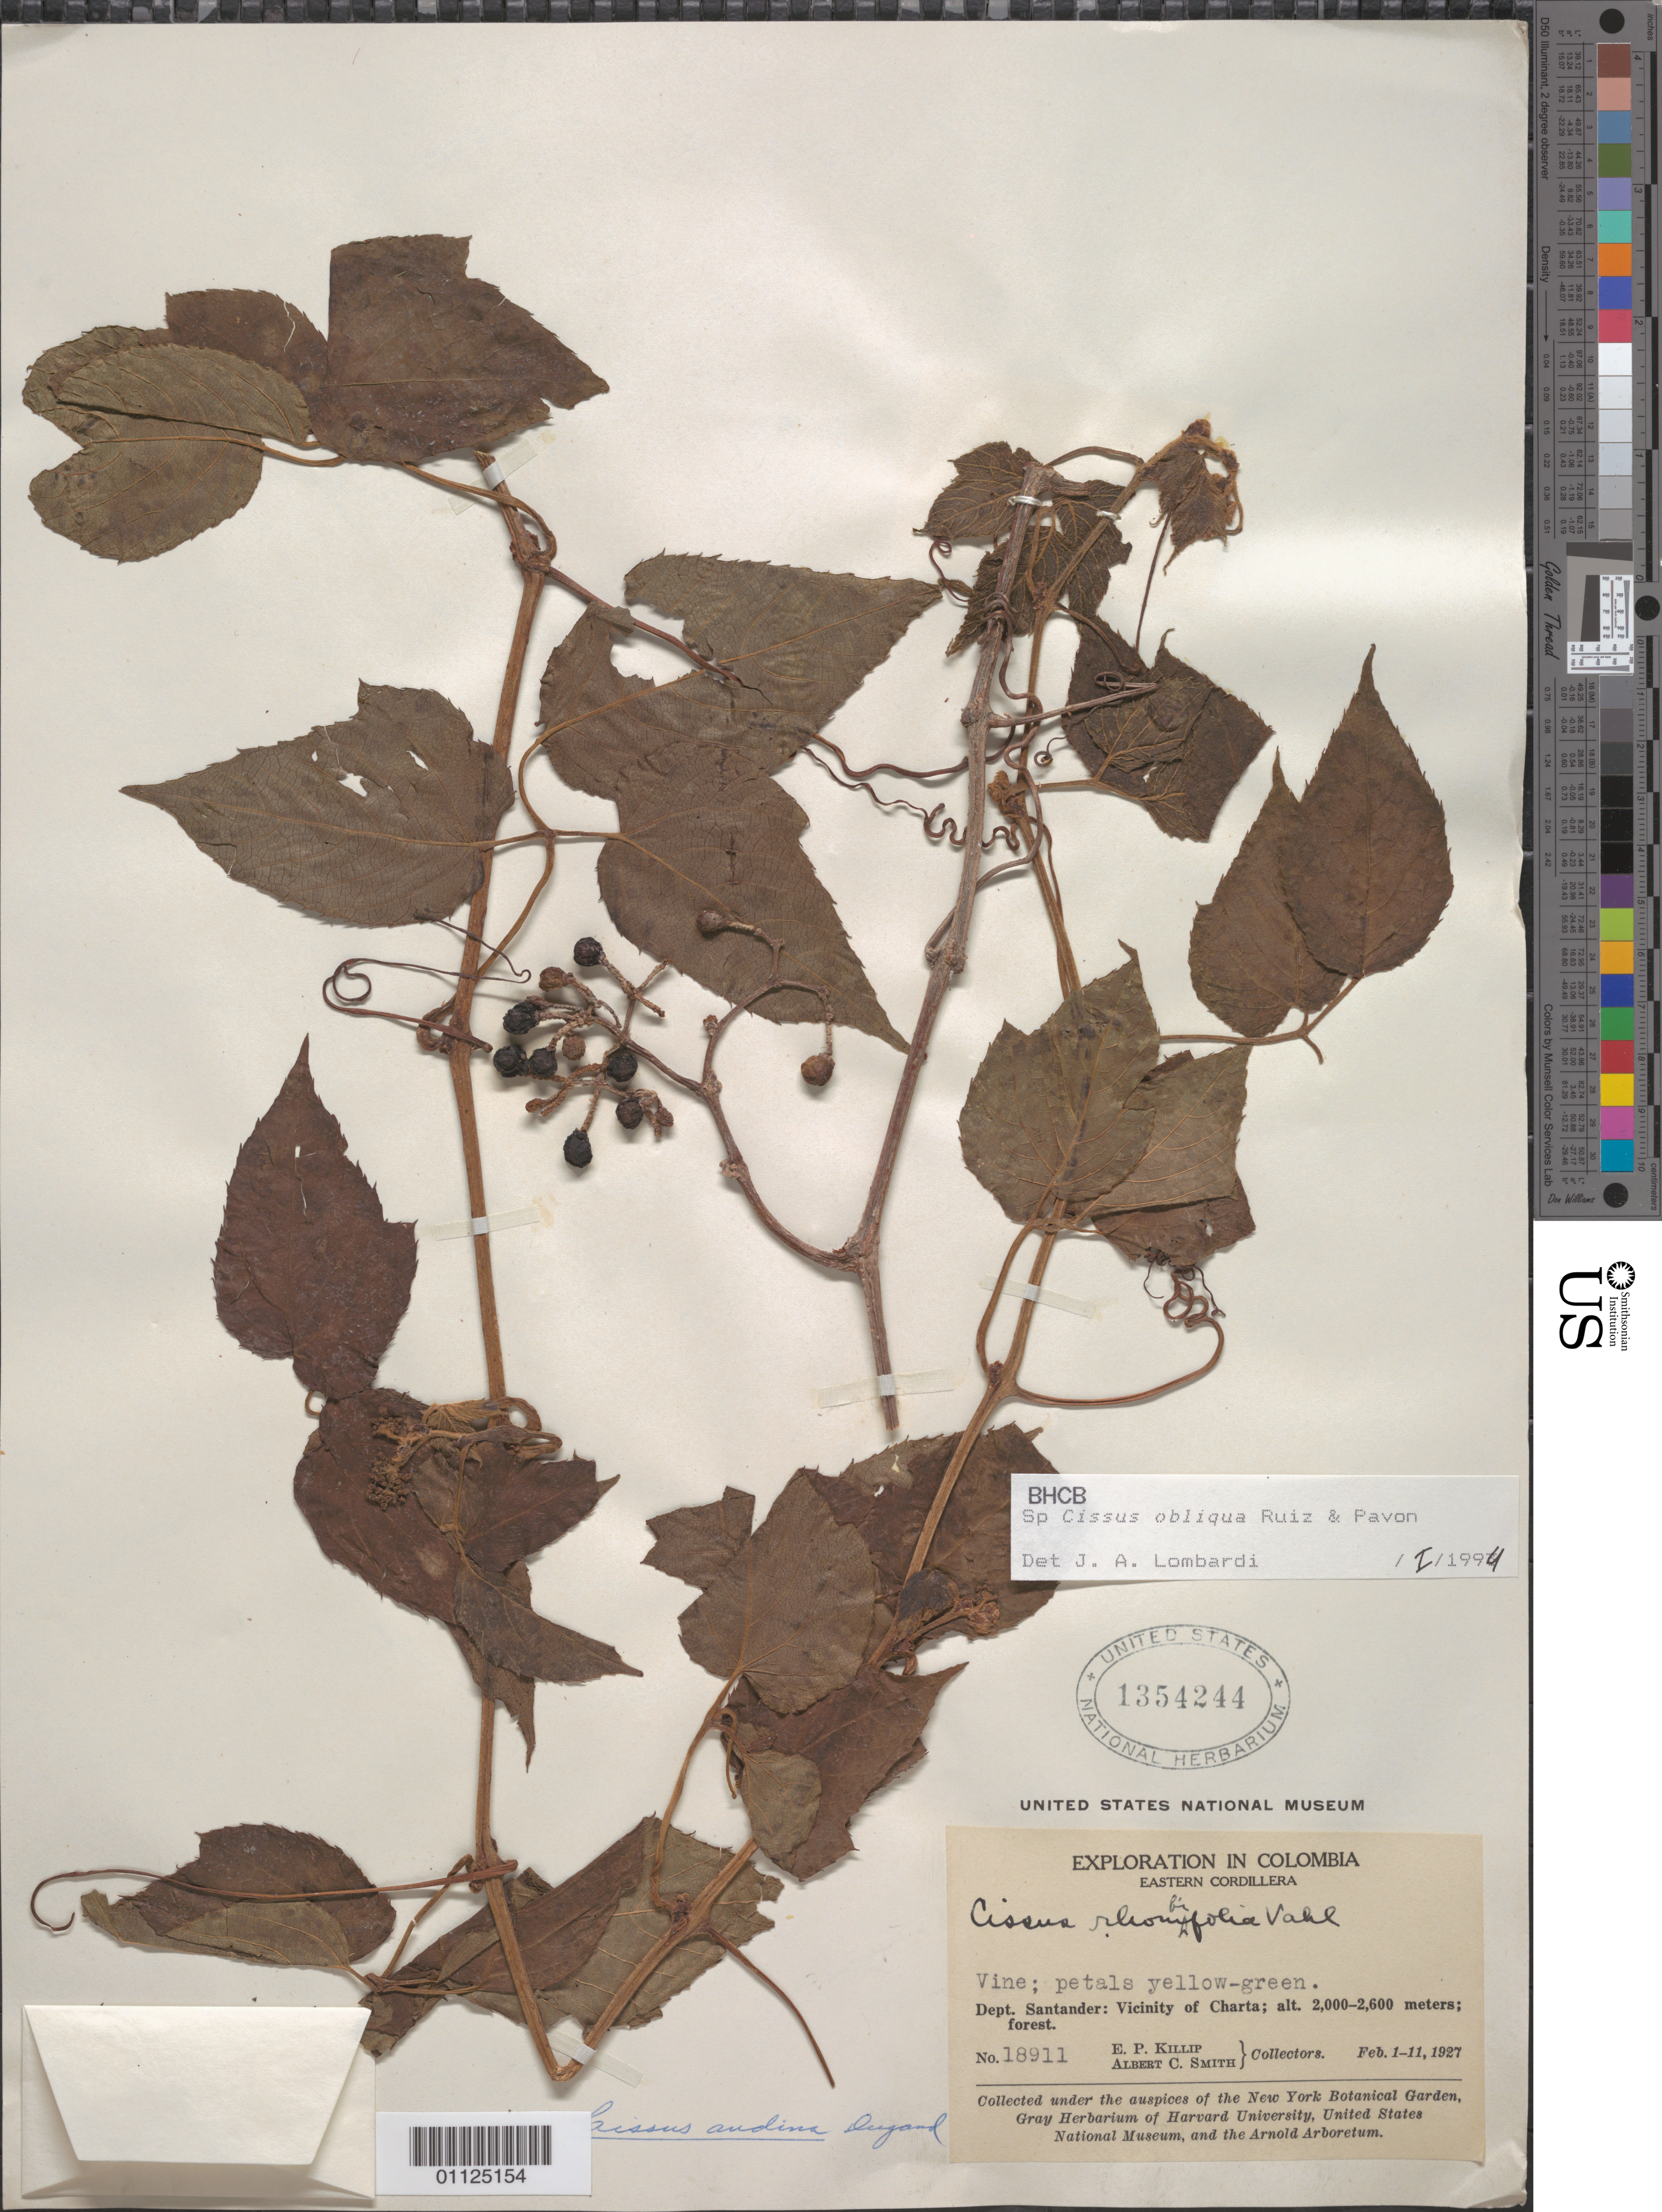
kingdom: Plantae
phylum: Tracheophyta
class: Magnoliopsida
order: Vitales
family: Vitaceae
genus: Cissus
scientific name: Cissus obliqua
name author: Ruiz & Pav.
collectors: E. P. Killip & A. C. Smith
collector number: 18911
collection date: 1927-02-01/1927-02-11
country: Colombia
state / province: Santander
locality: Dept. Santader: Vicinity of Charta.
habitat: Vine. Forest.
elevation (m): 2000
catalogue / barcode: US 1354244